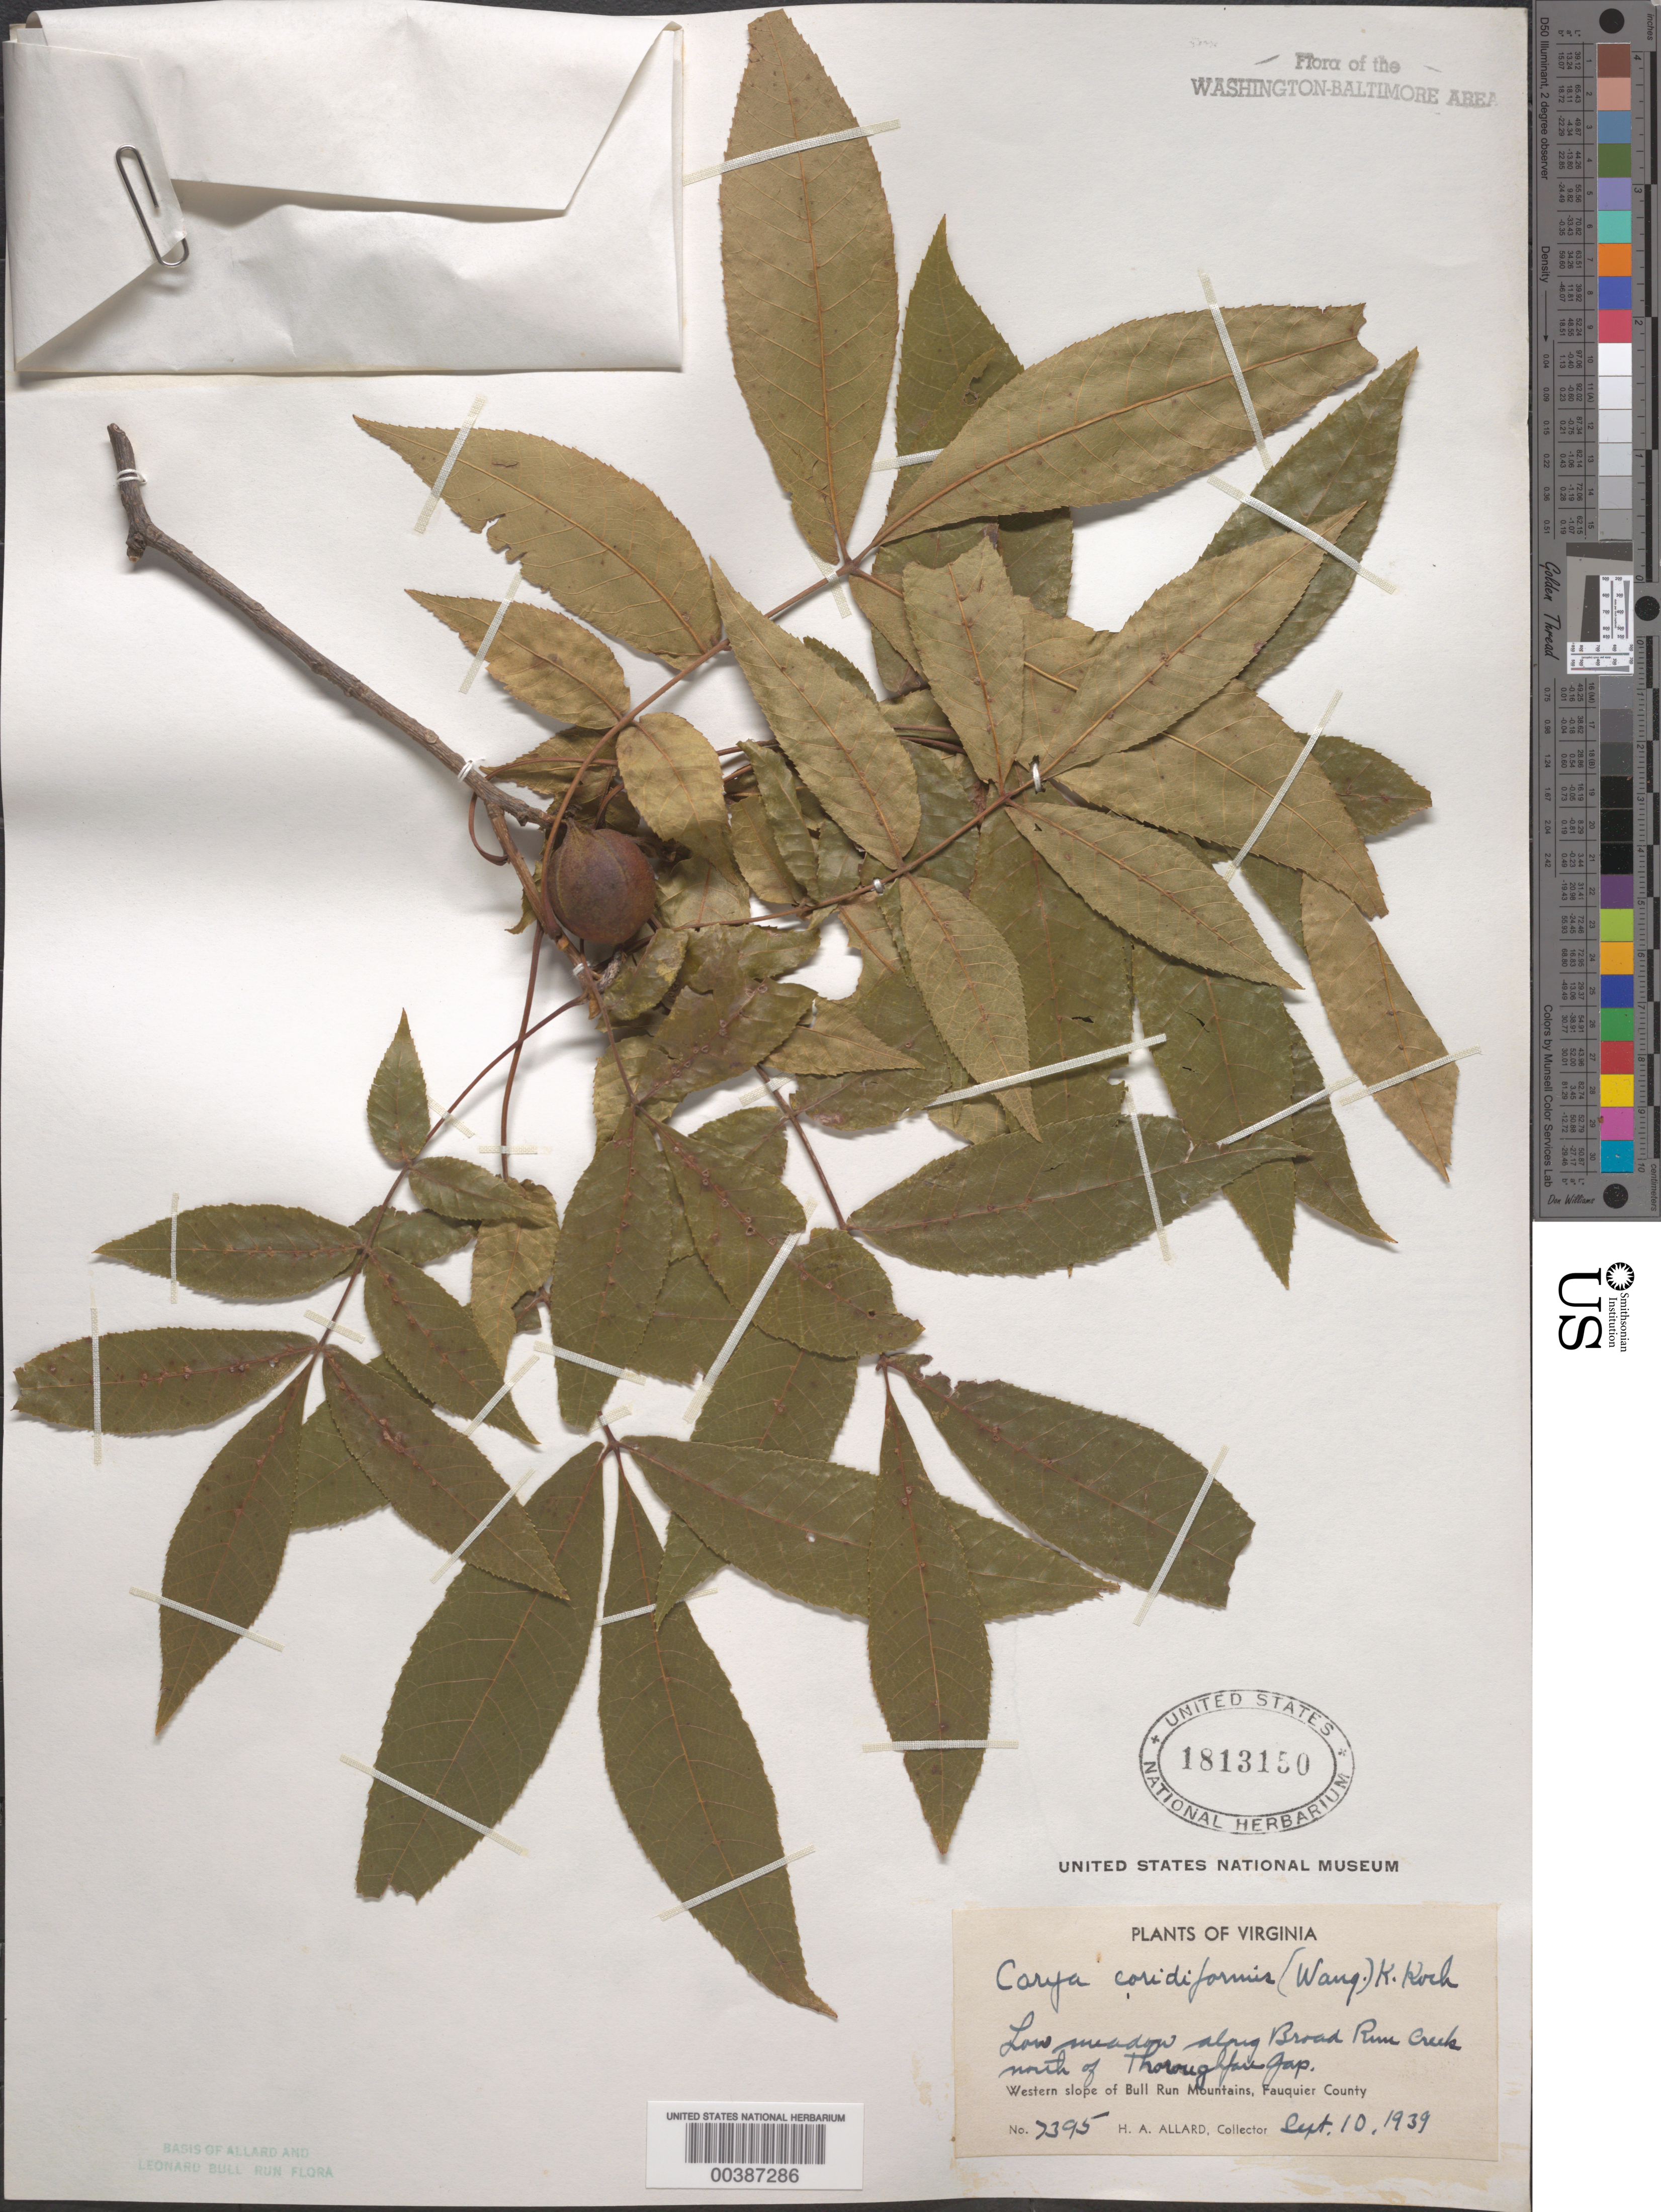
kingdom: Plantae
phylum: Tracheophyta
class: Magnoliopsida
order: Fagales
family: Juglandaceae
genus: Carya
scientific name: Carya cordiformis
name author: (Wangenh.) K. Koch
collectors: H. A. Allard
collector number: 7395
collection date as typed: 10 Sep 1939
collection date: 1939-09-10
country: United States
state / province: Virginia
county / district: Fauquier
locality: Broad Run Creek, north of Thorofare Gap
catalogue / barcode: US 1813150